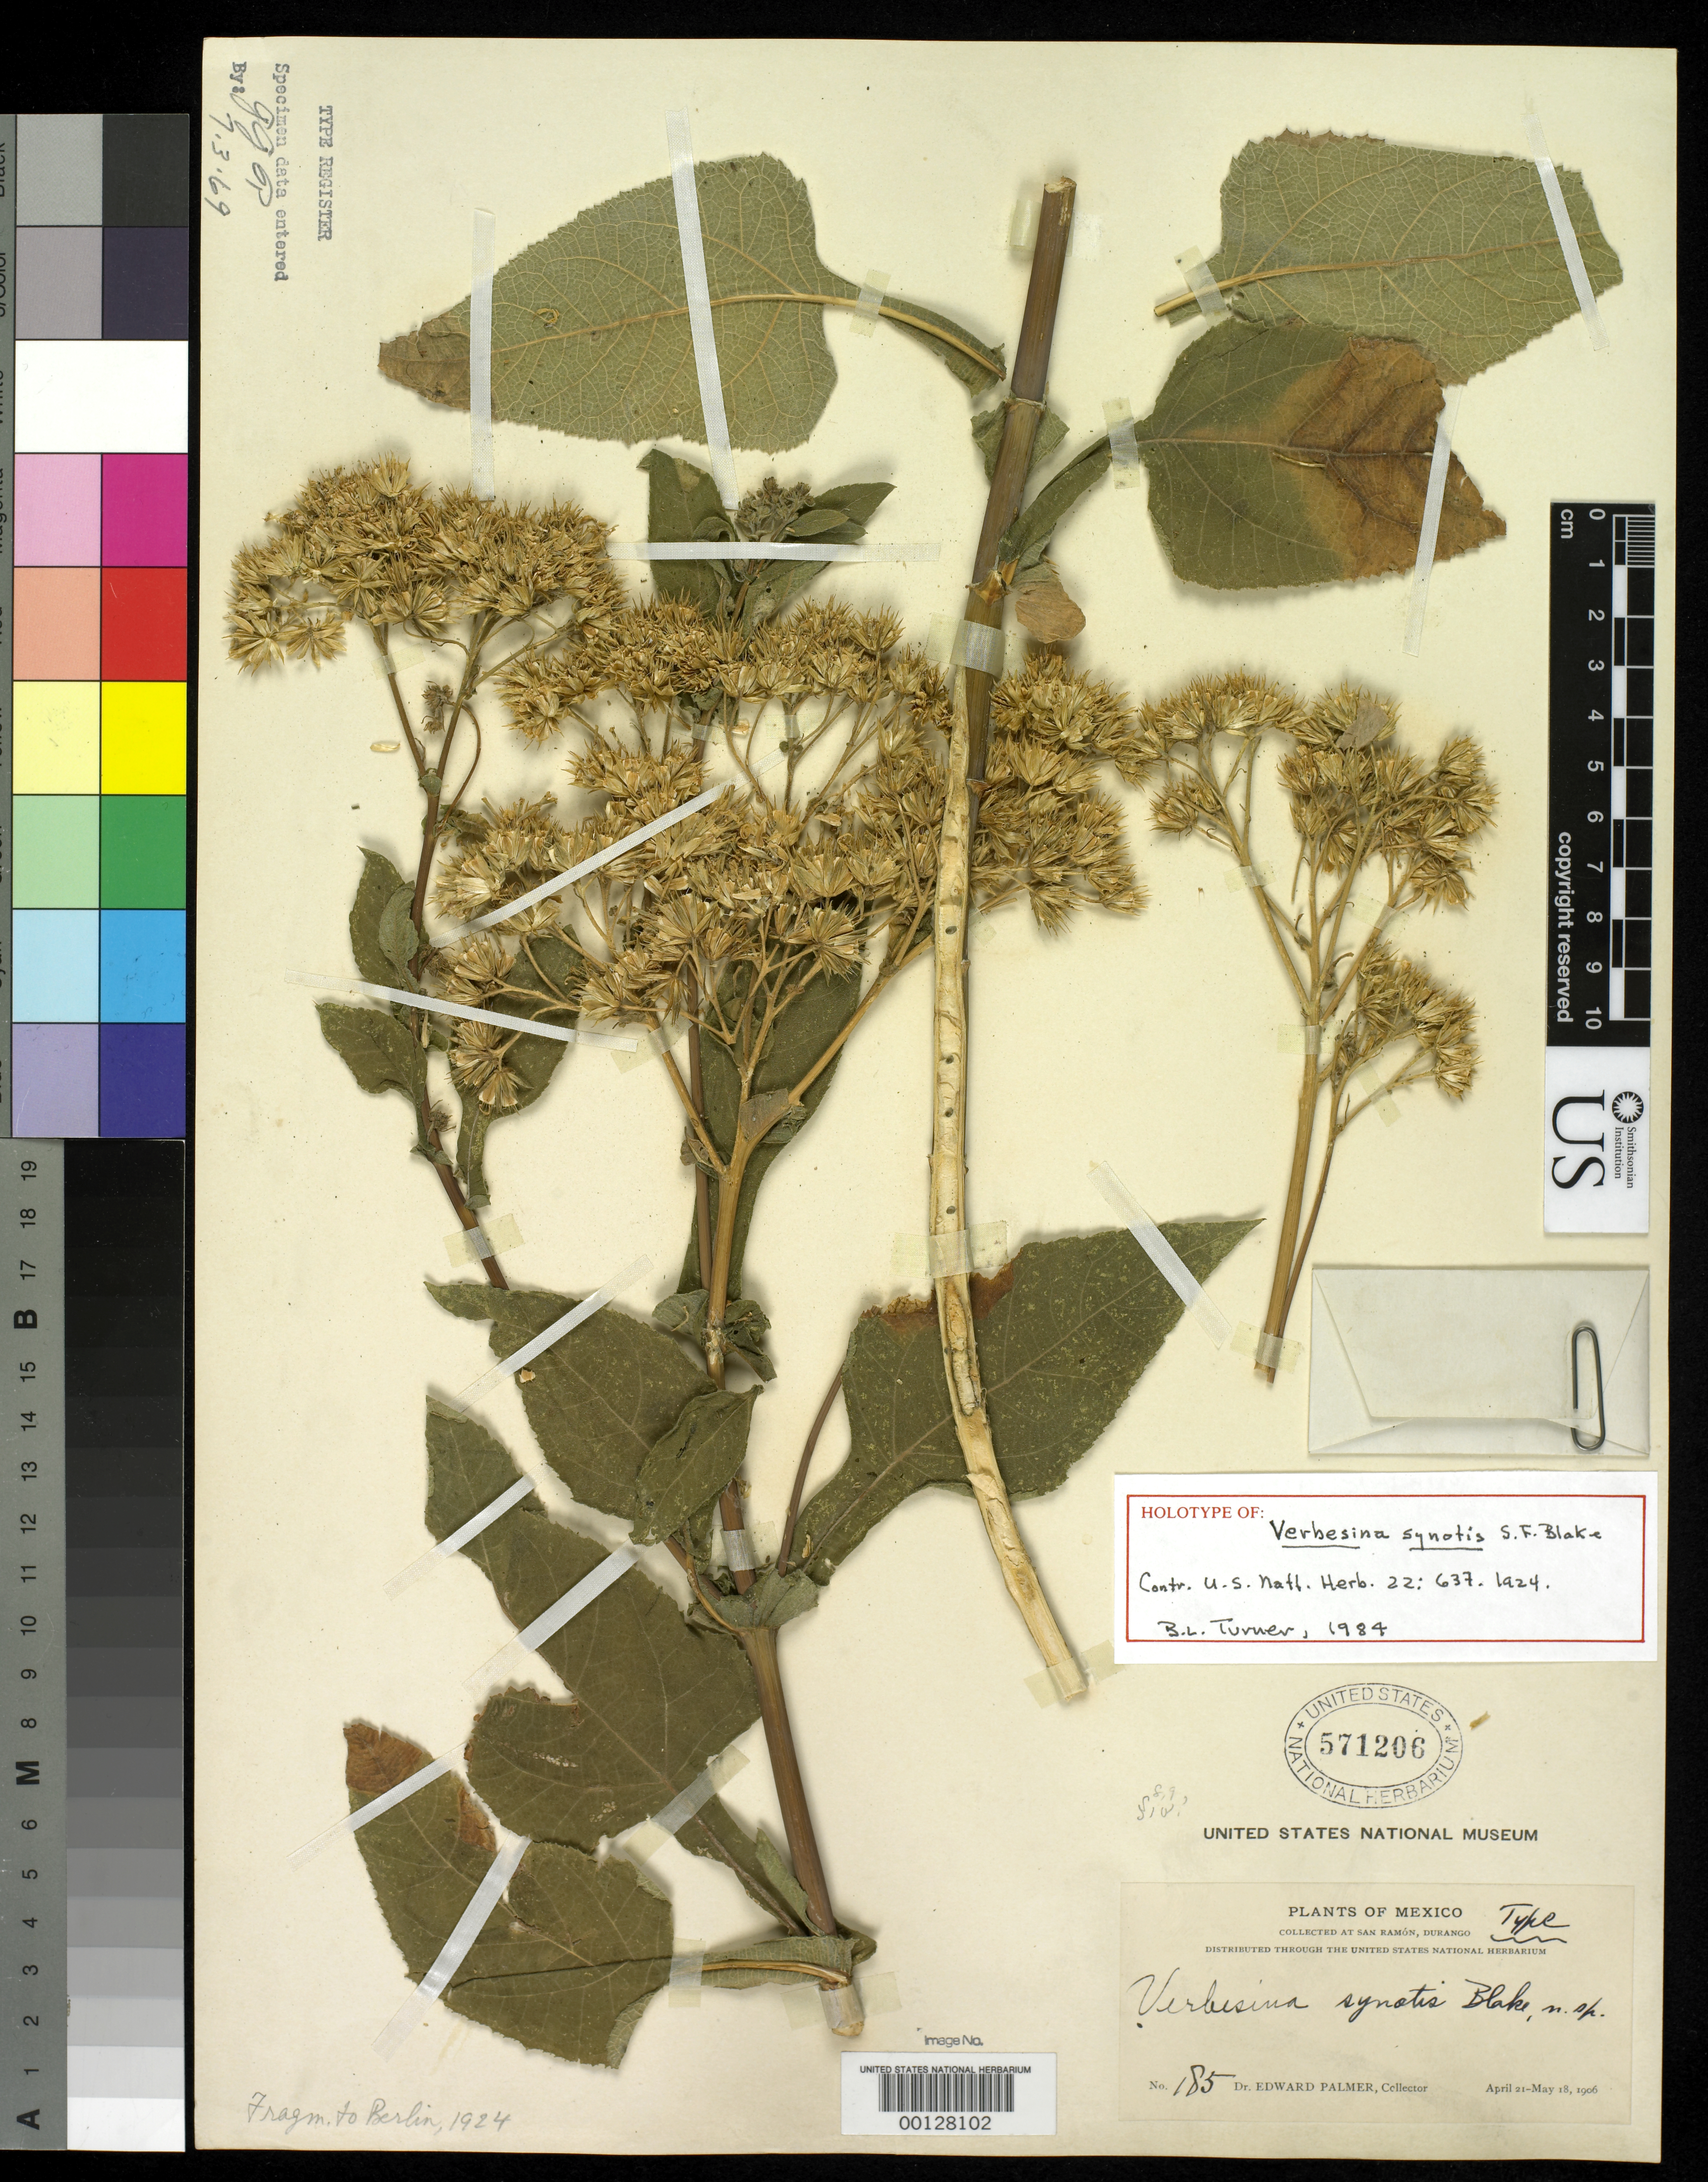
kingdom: Plantae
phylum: Tracheophyta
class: Magnoliopsida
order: Asterales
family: Asteraceae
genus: Verbesina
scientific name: Verbesina synotis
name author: S.F. Blake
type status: Holotype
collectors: E. Palmer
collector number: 185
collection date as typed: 21 Apr 1906 to 18 May 1906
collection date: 1906-04-21/1906-05-18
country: Mexico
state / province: Durango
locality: San Ramon.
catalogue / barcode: US 571206